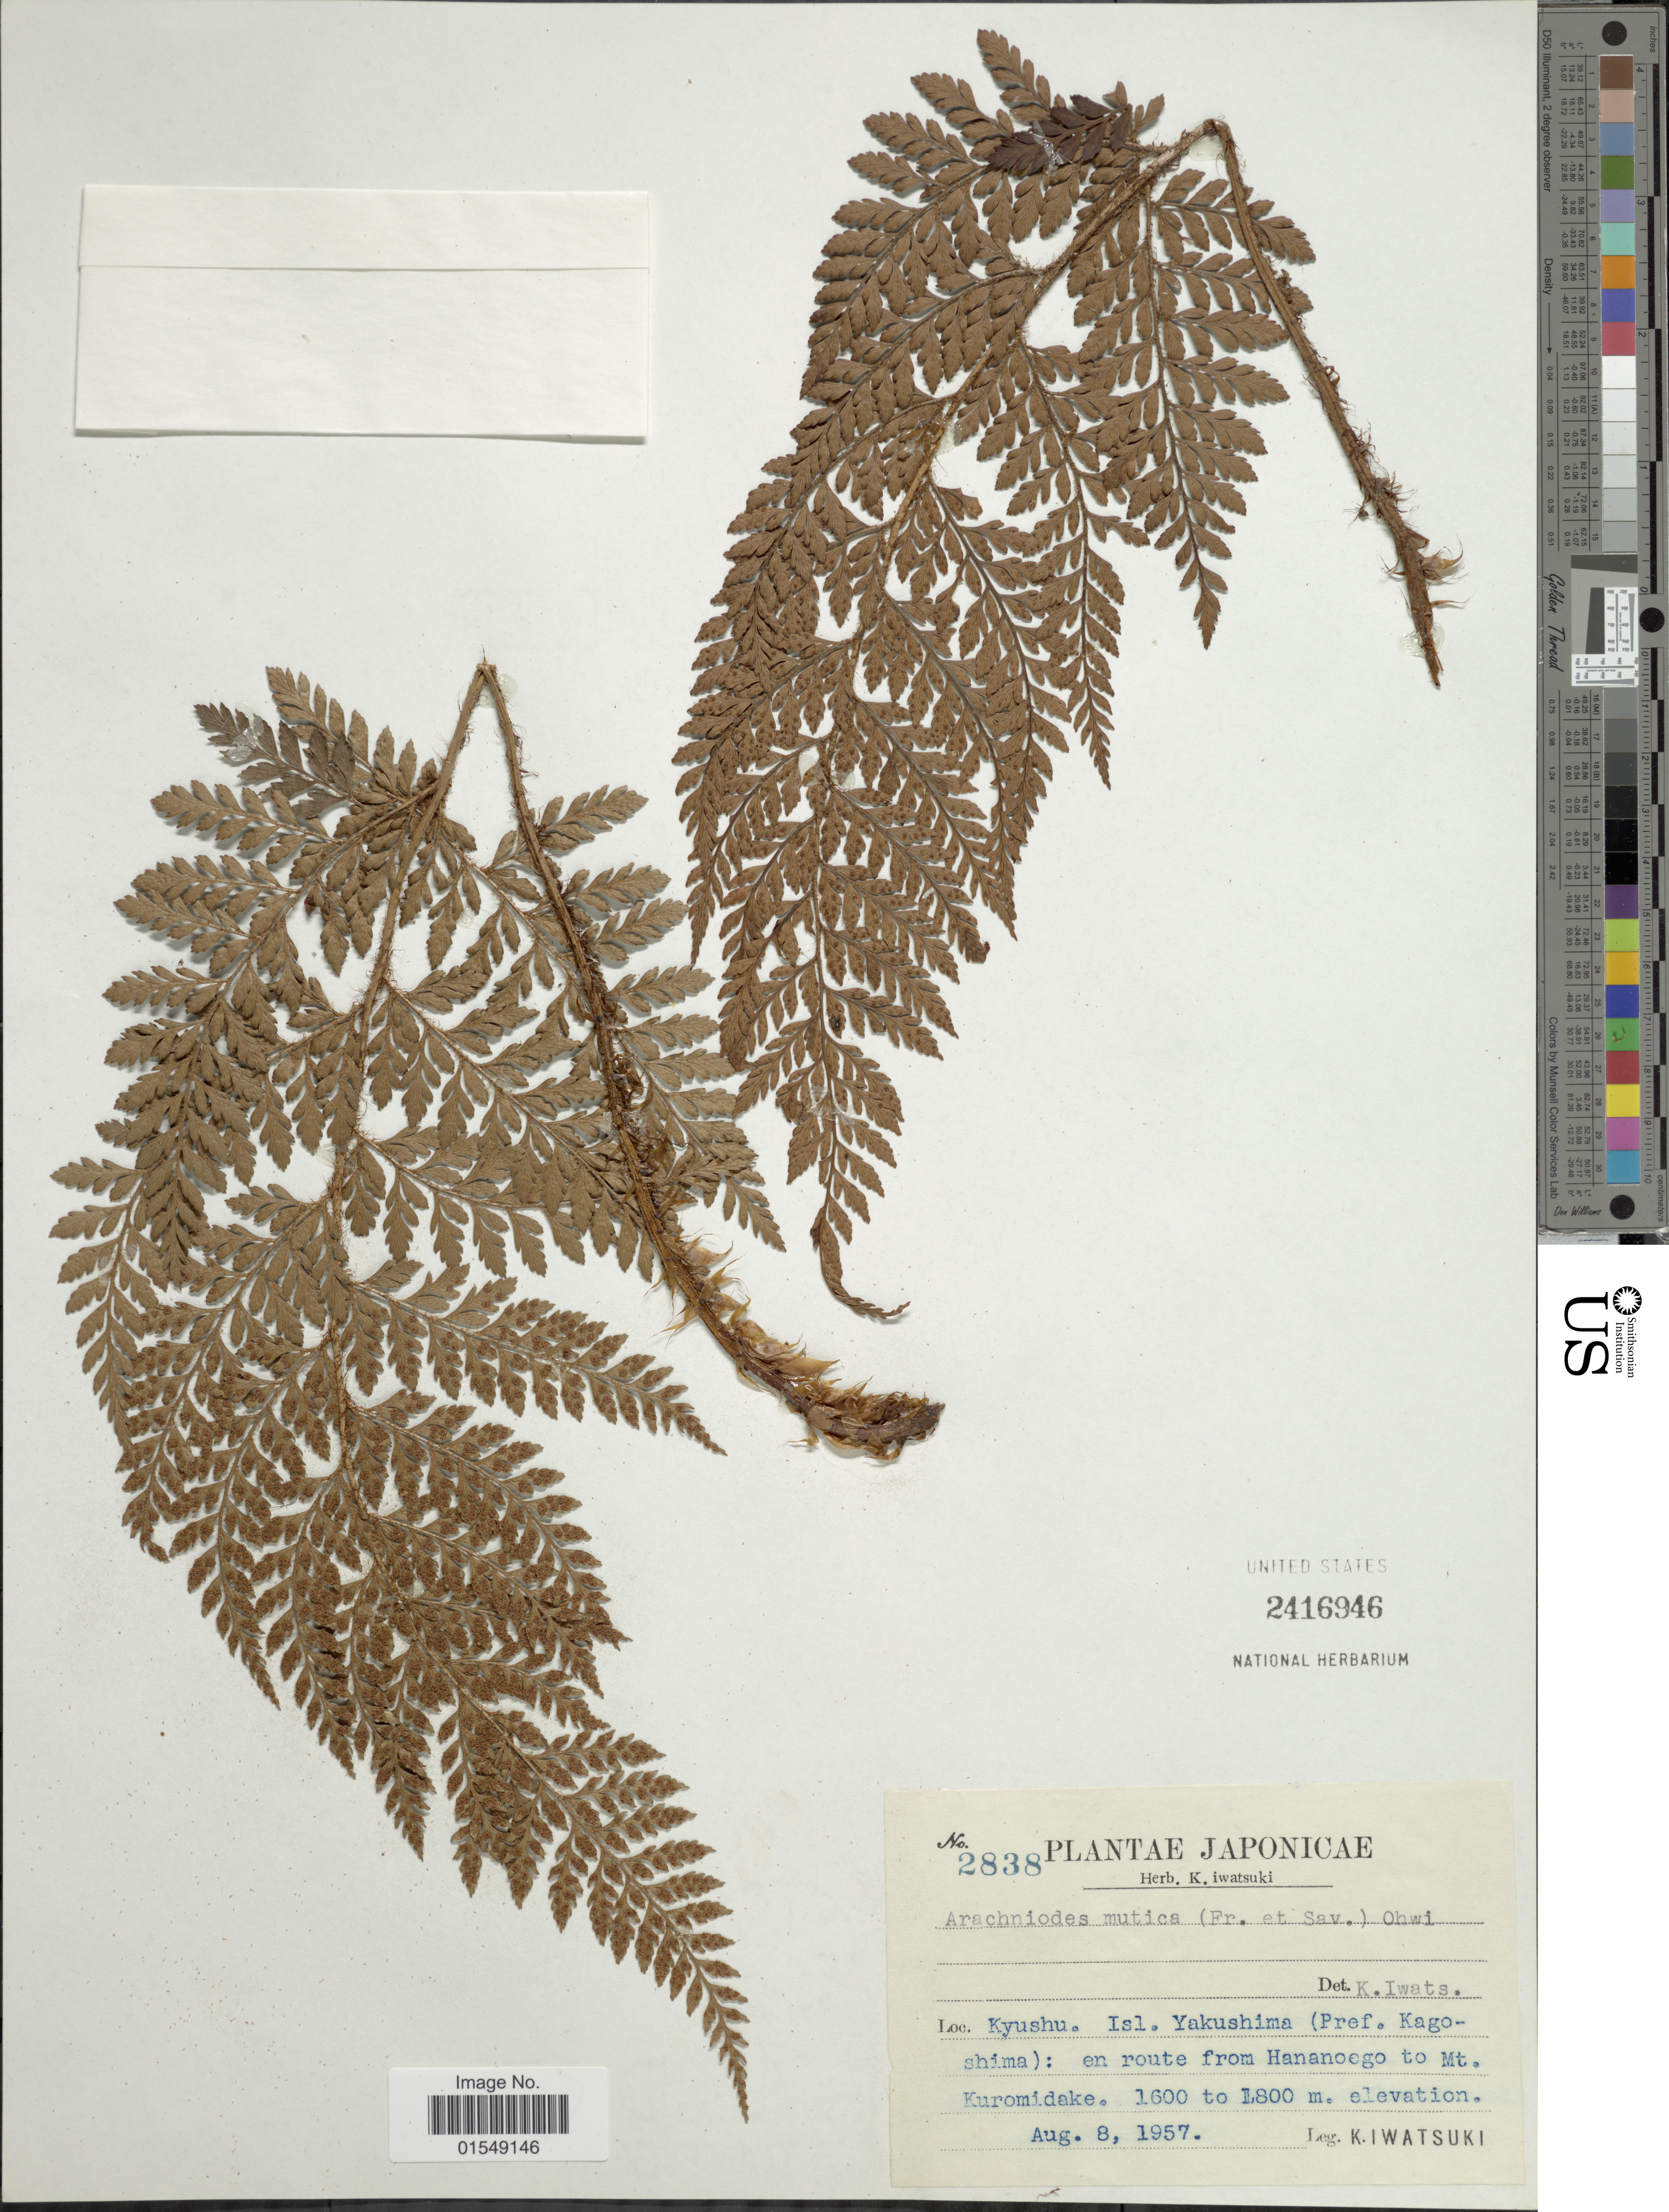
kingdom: Plantae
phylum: Tracheophyta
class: Polypodiopsida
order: Polypodiales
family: Dryopteridaceae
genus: Arachniodes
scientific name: Arachniodes mutica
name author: (Franch. & Sav.) Ohwi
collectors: K. Iwatsuki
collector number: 2838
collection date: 1957-08-08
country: Japan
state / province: Kagosima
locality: Kyushu, Isl. Yakushima (Pref. Kagoshima): en route from Hananoego to Mt. Kuromidake.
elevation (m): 1600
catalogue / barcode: US 2416946